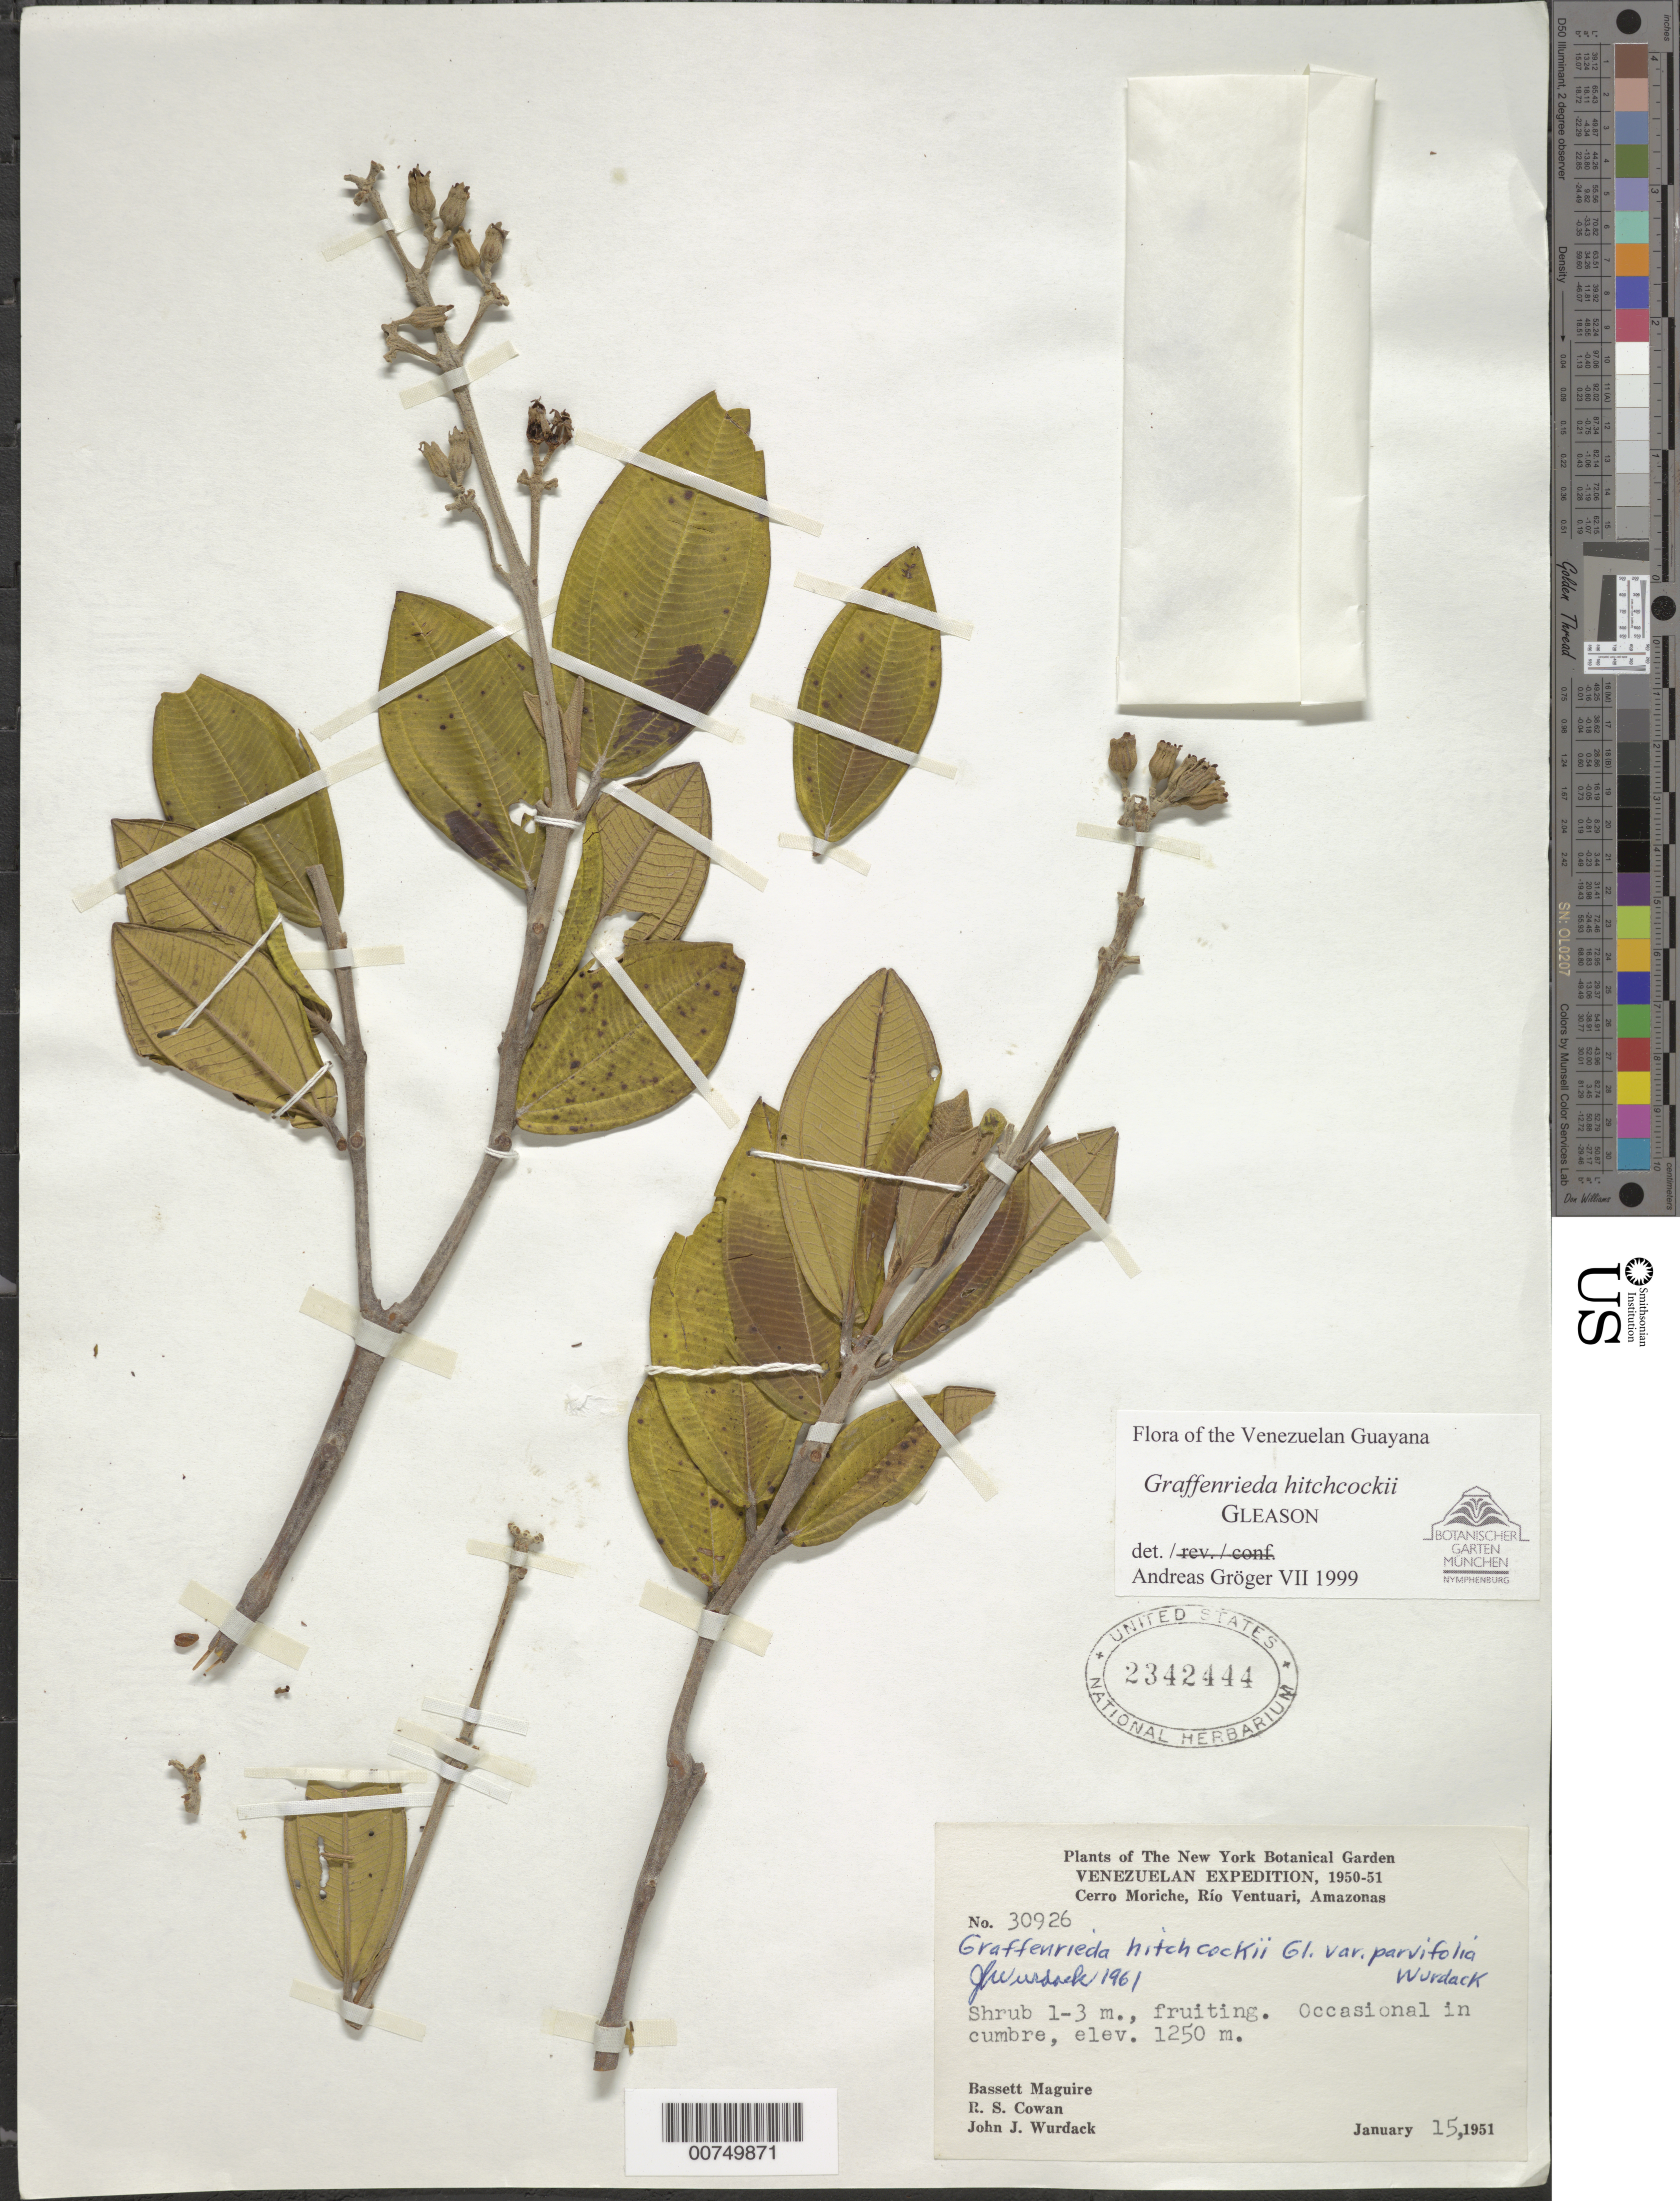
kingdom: Plantae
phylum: Tracheophyta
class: Magnoliopsida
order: Myrtales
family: Melastomataceae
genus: Graffenrieda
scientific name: Graffenrieda hitchcockii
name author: Gleason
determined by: Gröger, A.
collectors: B. Maguire, R. S. Cowan & J. J. Wurdack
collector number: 30926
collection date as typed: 15-Jan-51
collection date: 1951-01-15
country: Venezuela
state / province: Amazonas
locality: Cerro Moriche, Río Ventuari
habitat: Cumbre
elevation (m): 1250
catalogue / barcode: US 2342444